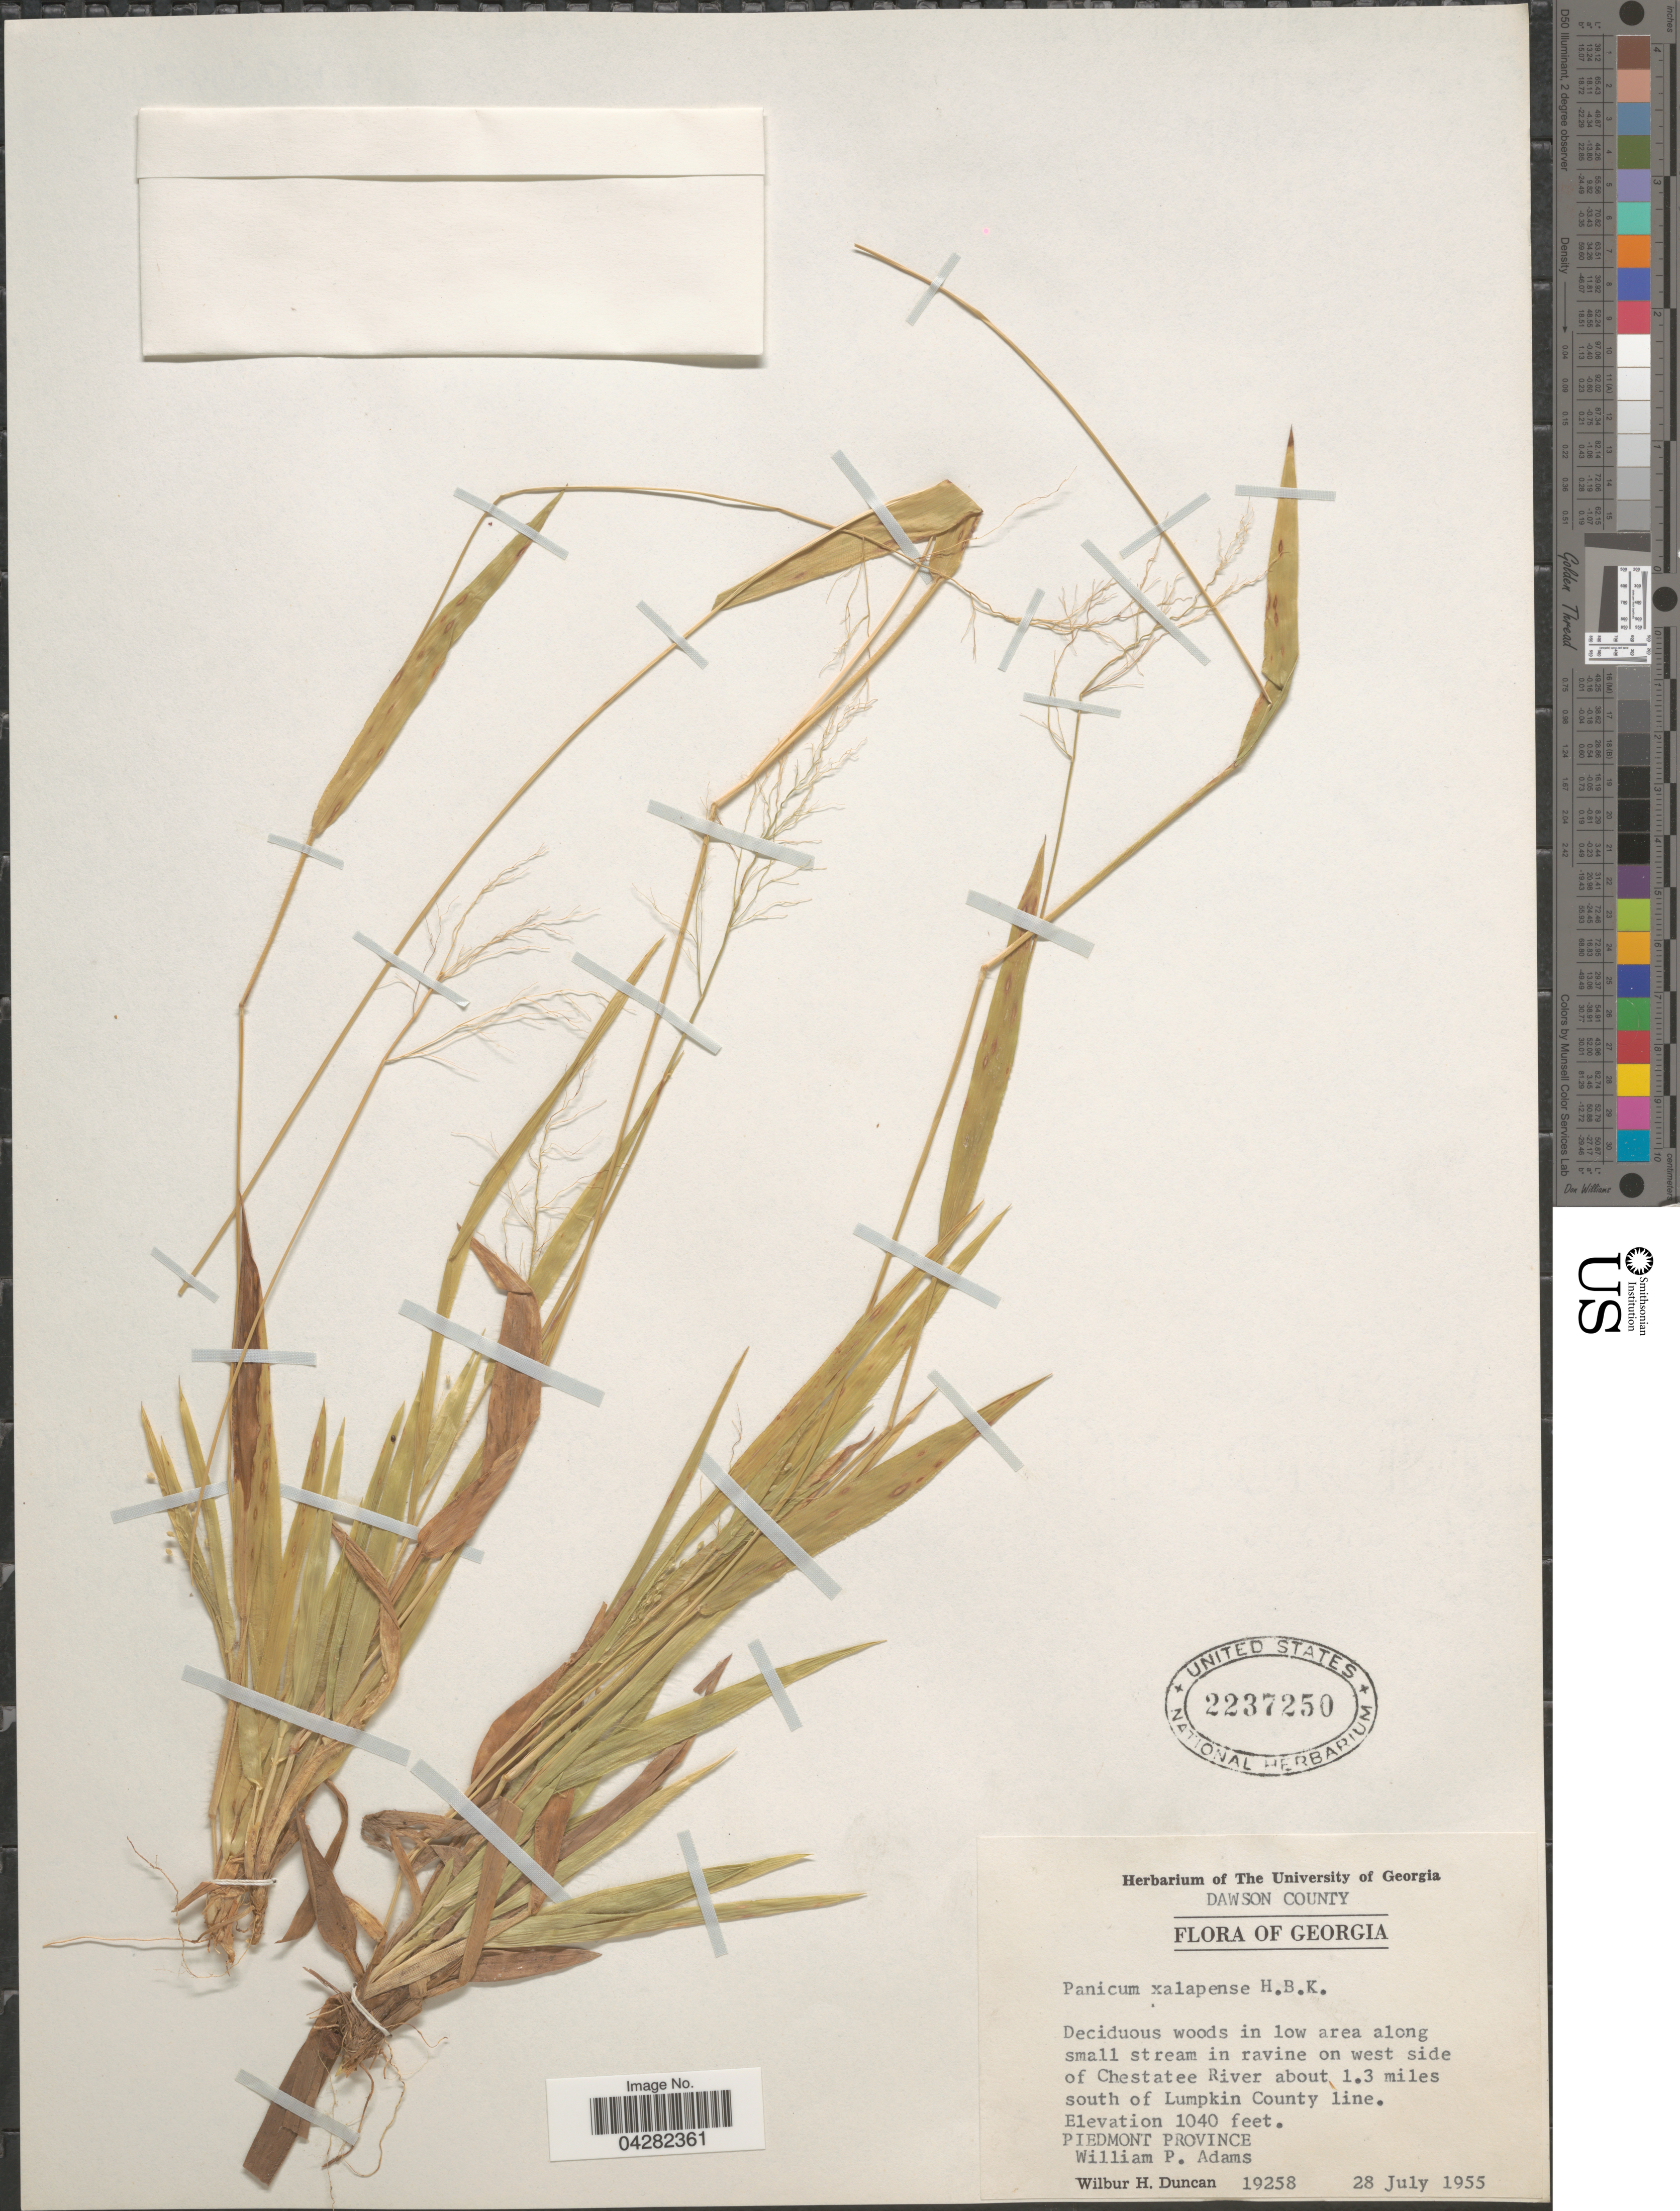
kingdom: Plantae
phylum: Tracheophyta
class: Liliopsida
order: Poales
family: Poaceae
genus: Dichanthelium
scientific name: Dichanthelium laxiflorum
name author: (Lam.) Gould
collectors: W. P. Adams & W. H. Duncan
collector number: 19258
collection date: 1955-07-28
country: United States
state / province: Georgia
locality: Dawson County. Along small stream in ravine on west side of Chestatee River about 1.3 miles south of Lumpkin County line. Piedmont Province.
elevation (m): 317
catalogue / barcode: US 2237250